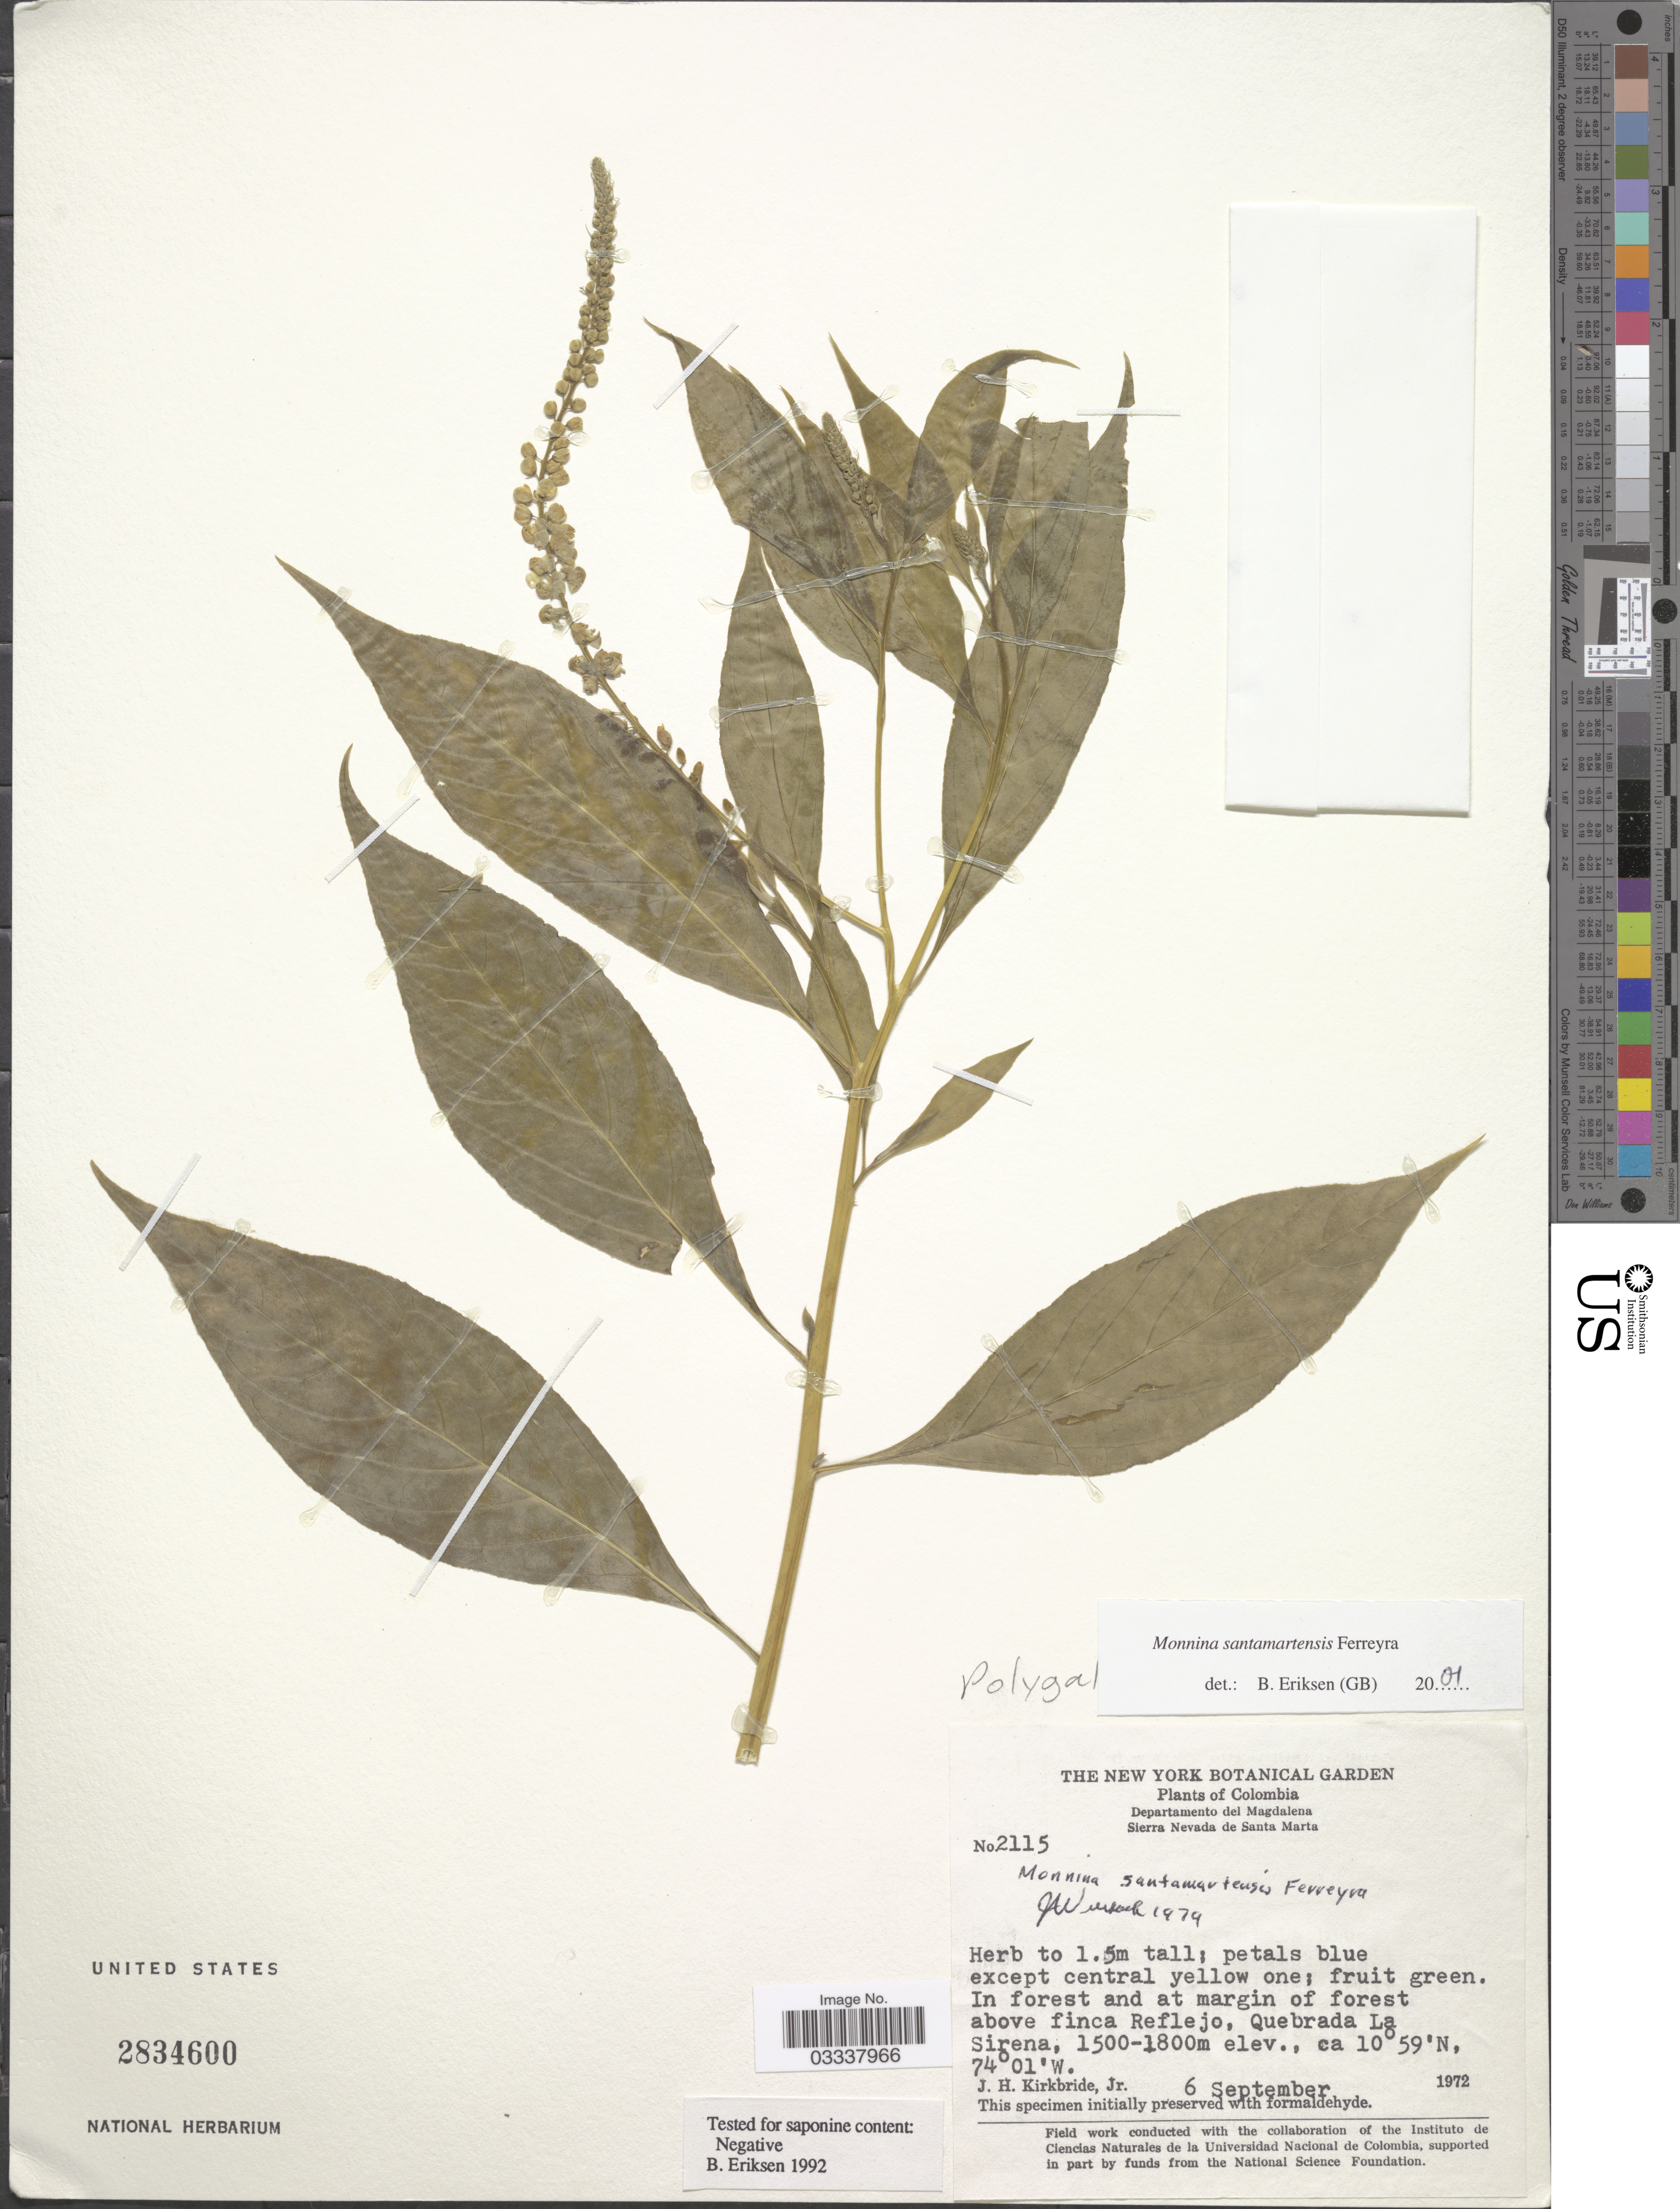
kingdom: Plantae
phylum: Tracheophyta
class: Magnoliopsida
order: Fabales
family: Polygalaceae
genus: Monnina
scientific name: Monnina santamartensis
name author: Ferreyra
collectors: J. H. Kirkbride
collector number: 2115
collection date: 1972-09-06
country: Colombia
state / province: Magdalena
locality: Departamento del Magdalena, Sierra Nevada de Santa Marta, In forest and at margin of forest above finca Reflejo, Quebrada La Sirena.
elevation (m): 1500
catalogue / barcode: US 2834600